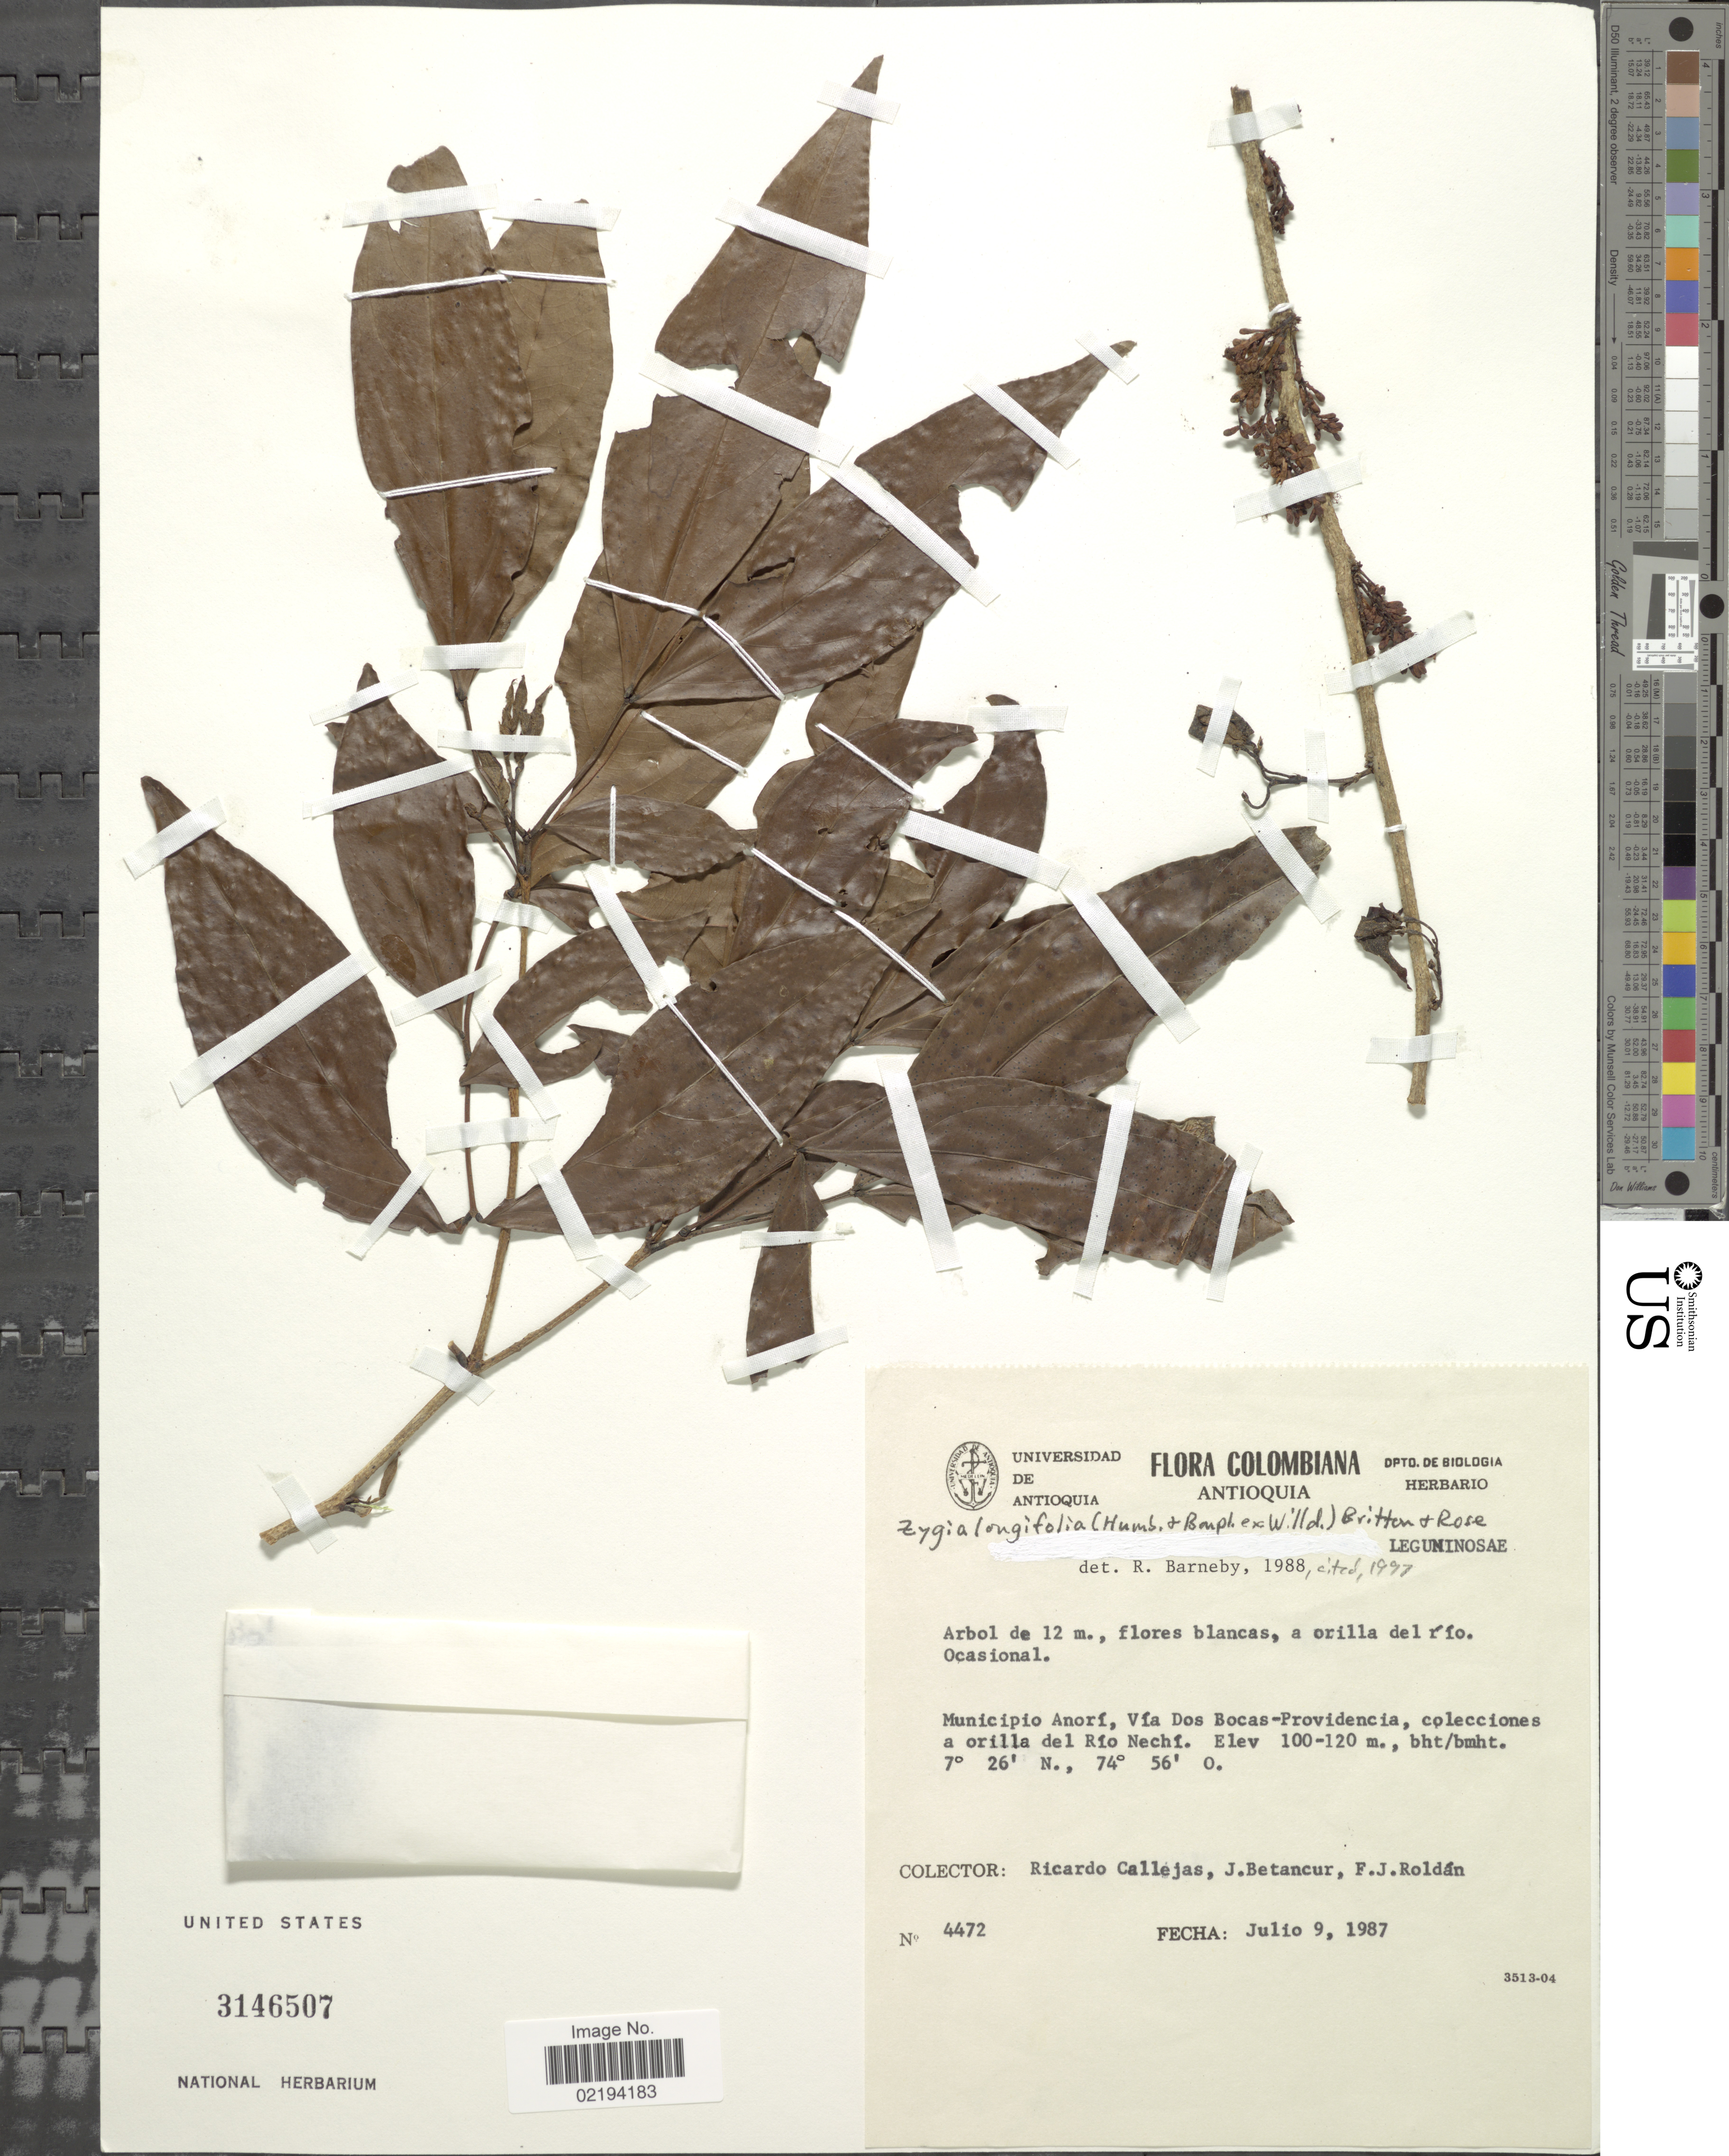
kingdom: Plantae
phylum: Tracheophyta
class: Magnoliopsida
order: Fabales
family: Fabaceae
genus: Zygia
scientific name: Zygia longifolia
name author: (Willd.) Britton & Rose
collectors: R. Callejas, J. Betancur & F. J. Roldán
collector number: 4472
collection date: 1987-07-09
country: Colombia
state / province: Antioquia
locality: Municipio Anorí, Vía Dos Bocas-Providencia, coleciones a orilla del Río Nechí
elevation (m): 100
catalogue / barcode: US 3146507